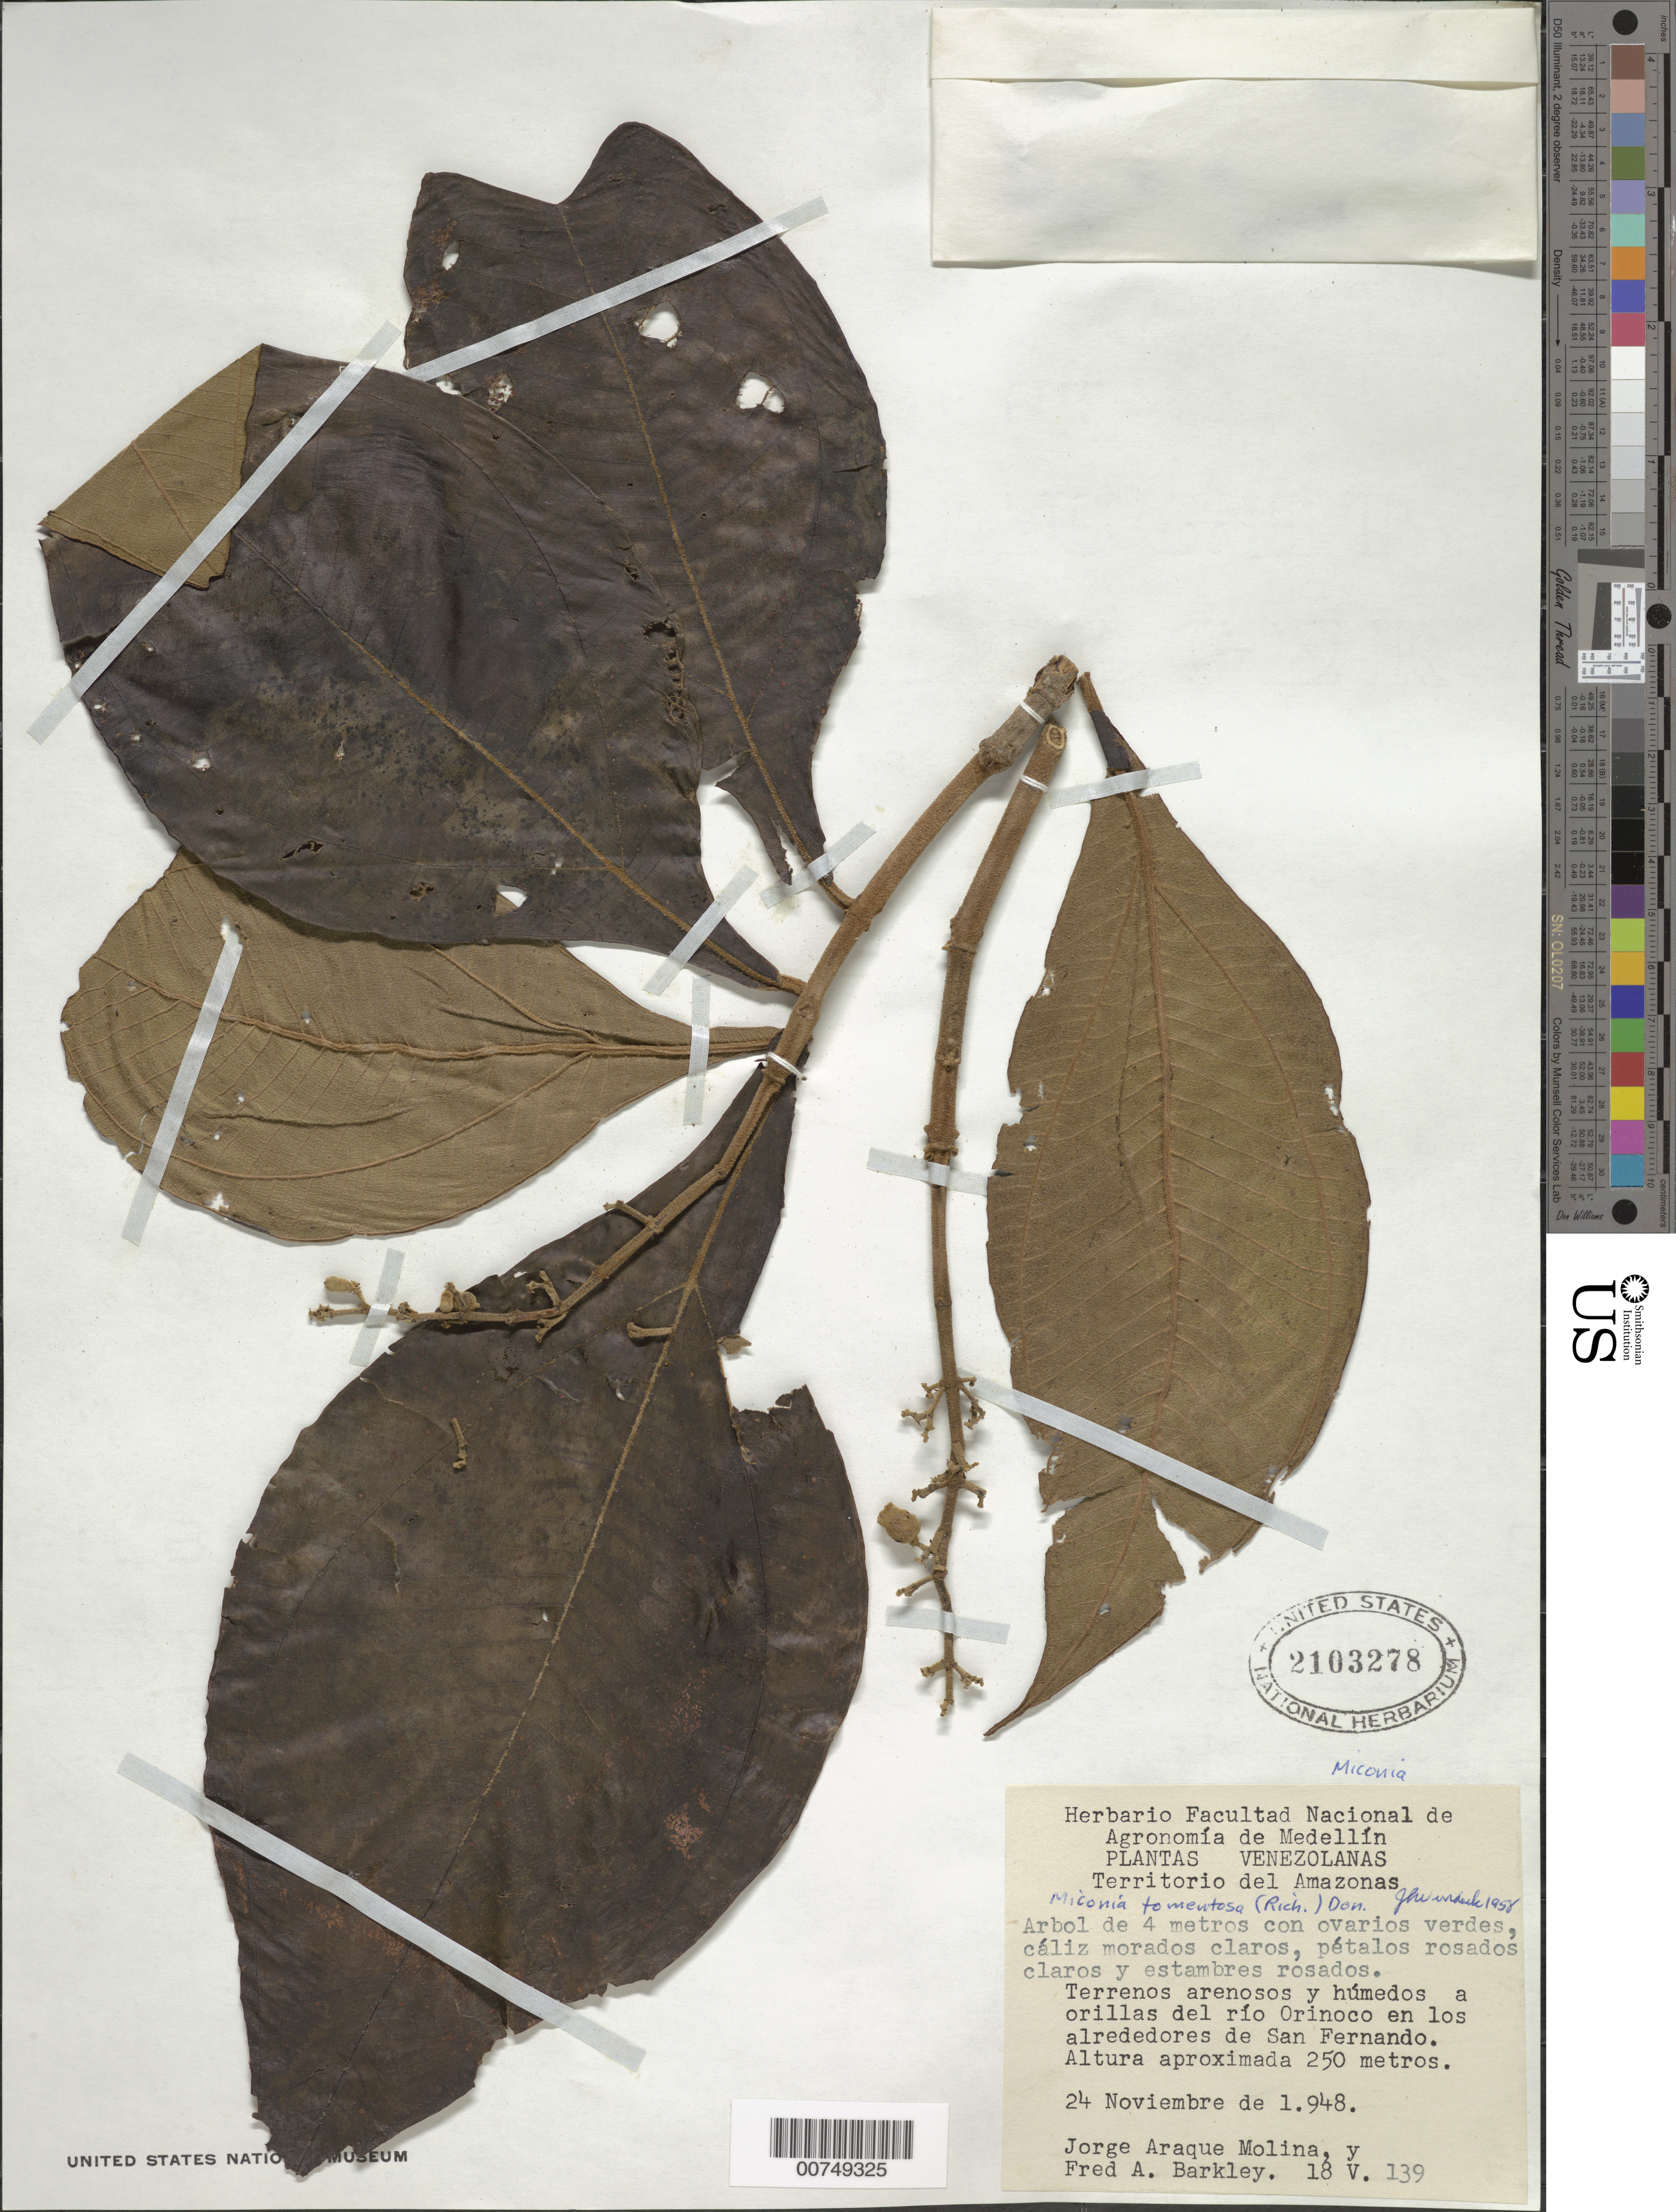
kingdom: Plantae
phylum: Tracheophyta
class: Magnoliopsida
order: Myrtales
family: Melastomataceae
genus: Miconia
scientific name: Miconia tomentosa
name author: (Rich.) D. Don ex DC.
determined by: Wurdack, John J., (US), US (UNITED STATES)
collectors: J. A. Molina & F. A. Barkley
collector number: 18v 139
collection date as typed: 24-Nov-48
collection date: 1948-11-24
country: Venezuela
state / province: Amazonas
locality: Río Orinoco en los alrededores de San Fernando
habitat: Terrenos arenosos y humedos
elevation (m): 250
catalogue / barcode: US 2103278